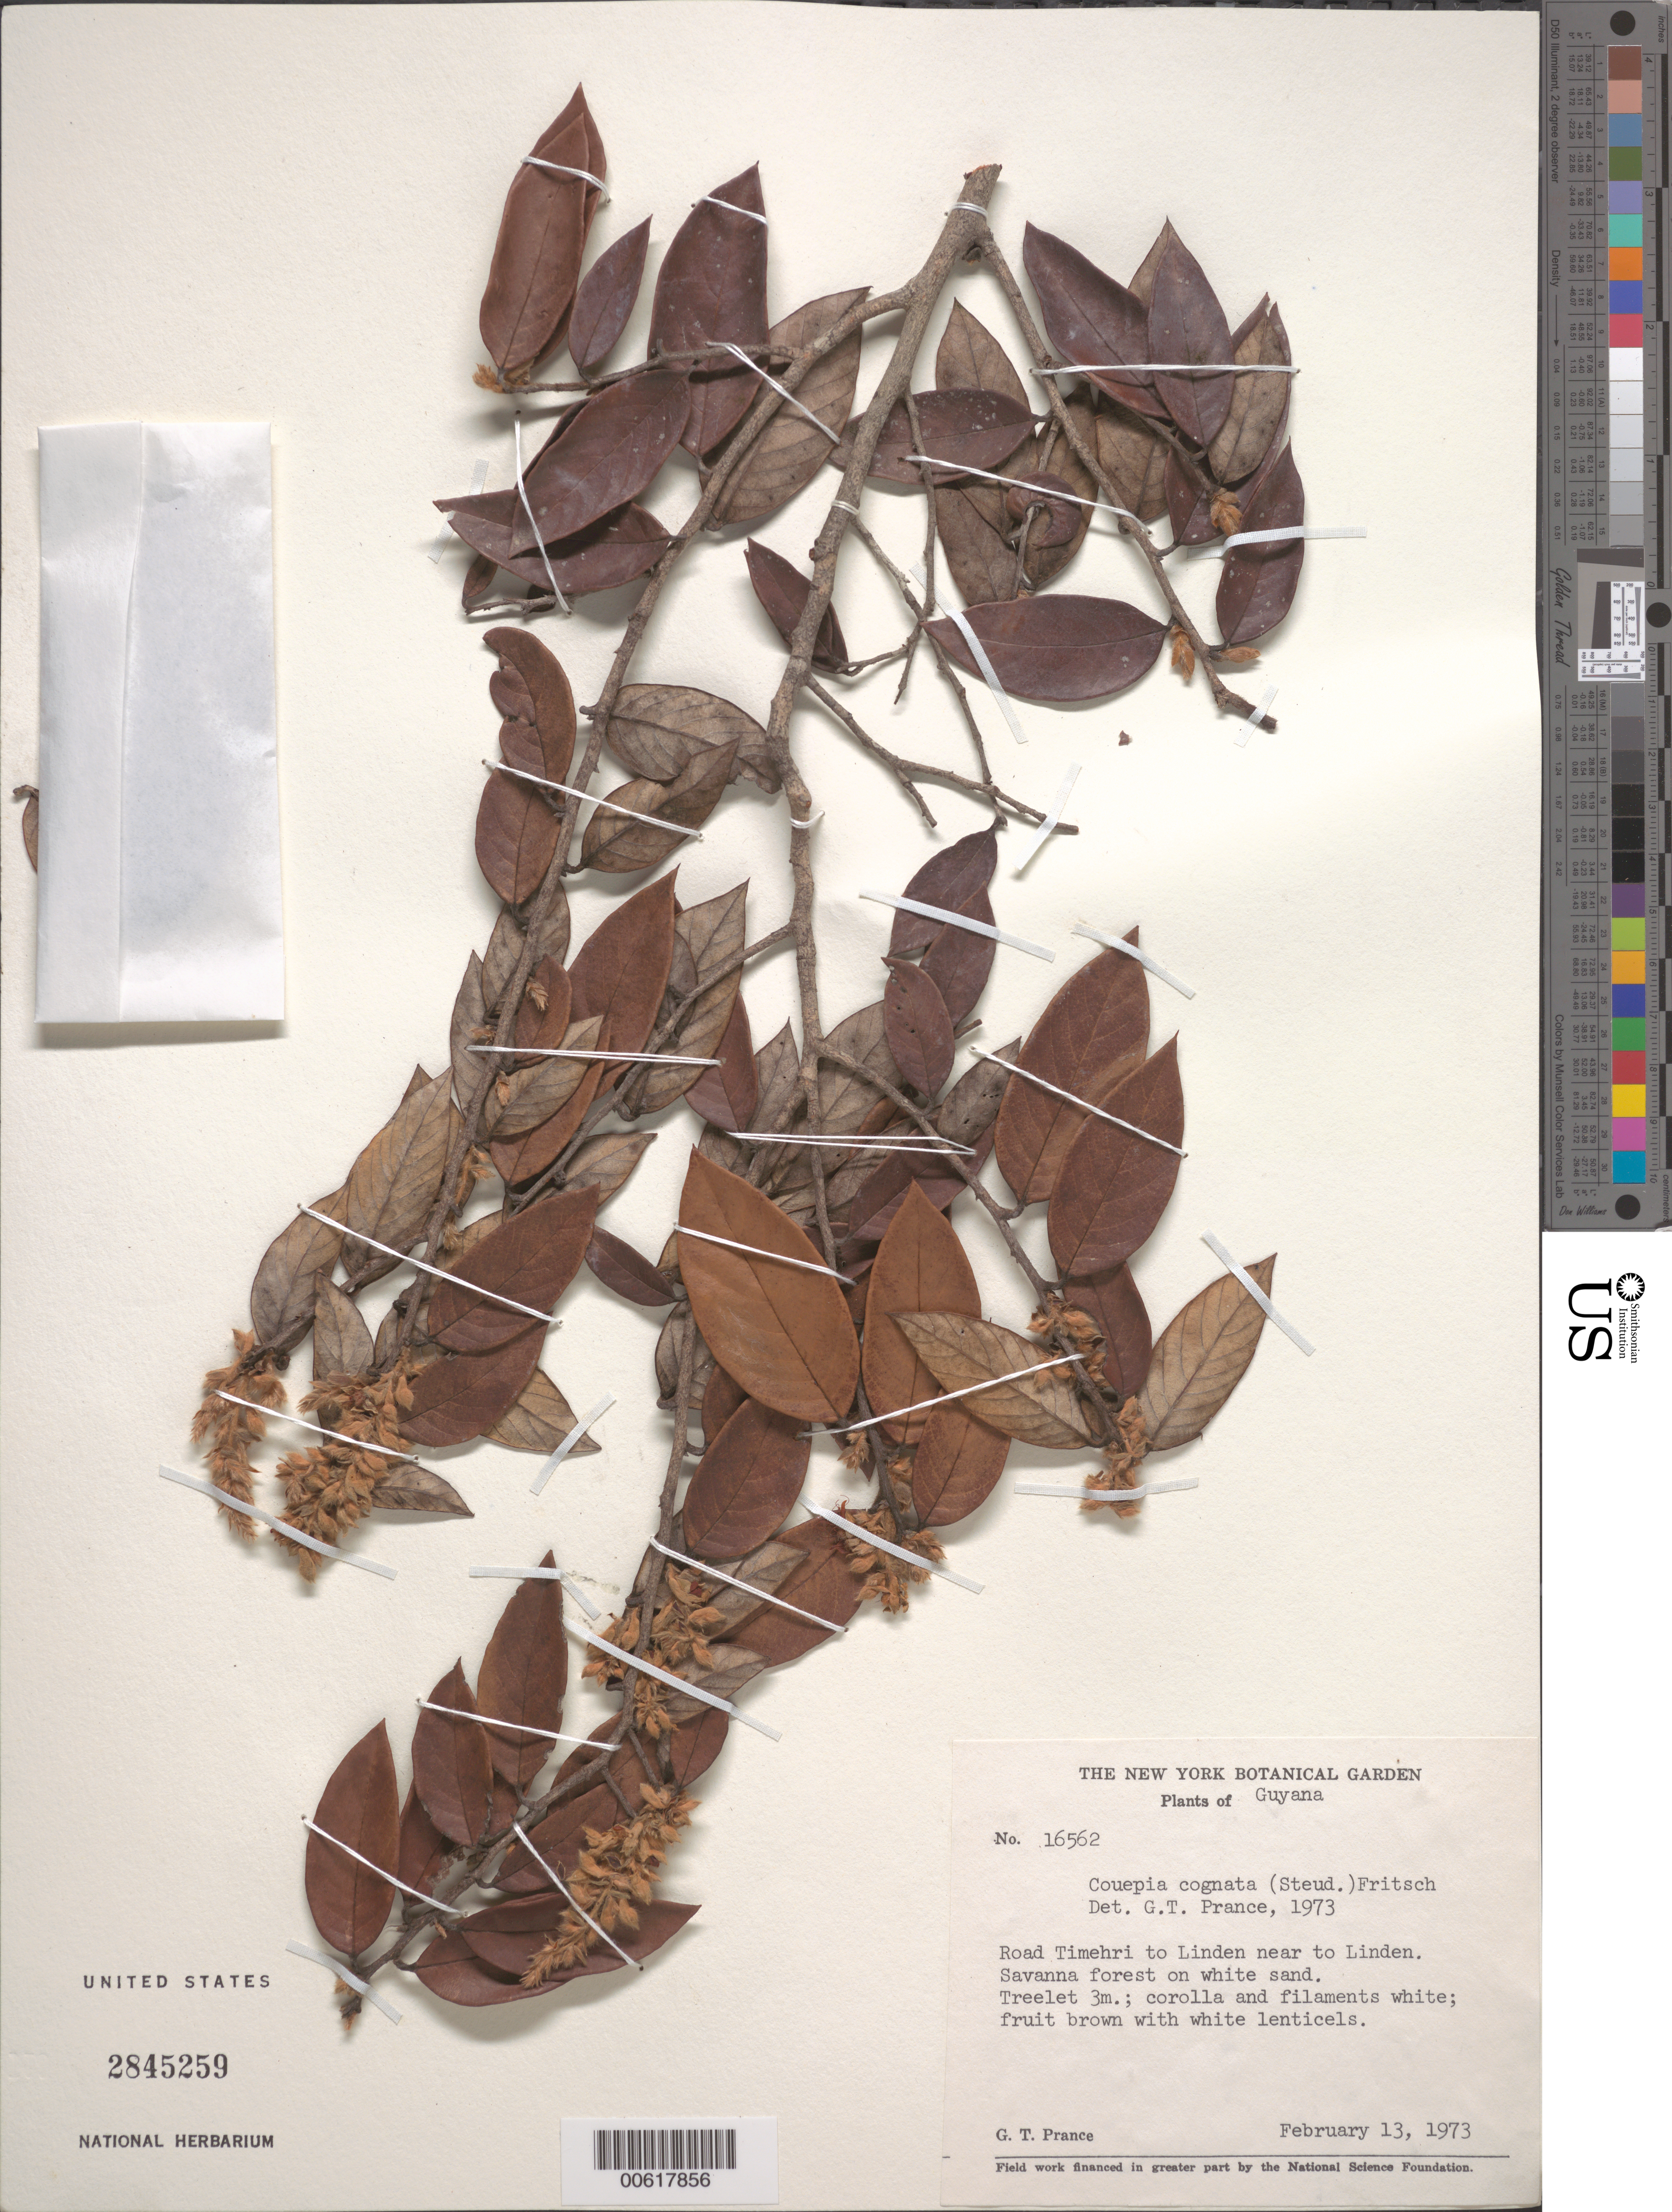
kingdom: Plantae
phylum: Tracheophyta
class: Magnoliopsida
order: Malpighiales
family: Chrysobalanaceae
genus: Gaulettia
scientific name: Gaulettia cognata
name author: (Steud.) Sothers & Prance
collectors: G. T. Prance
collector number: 16562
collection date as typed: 13-Feb-73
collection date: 1973-02-13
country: Guyana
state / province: U. Demerara-Berbice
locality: Linden, near; road Timehri to Linden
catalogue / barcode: US 2845259